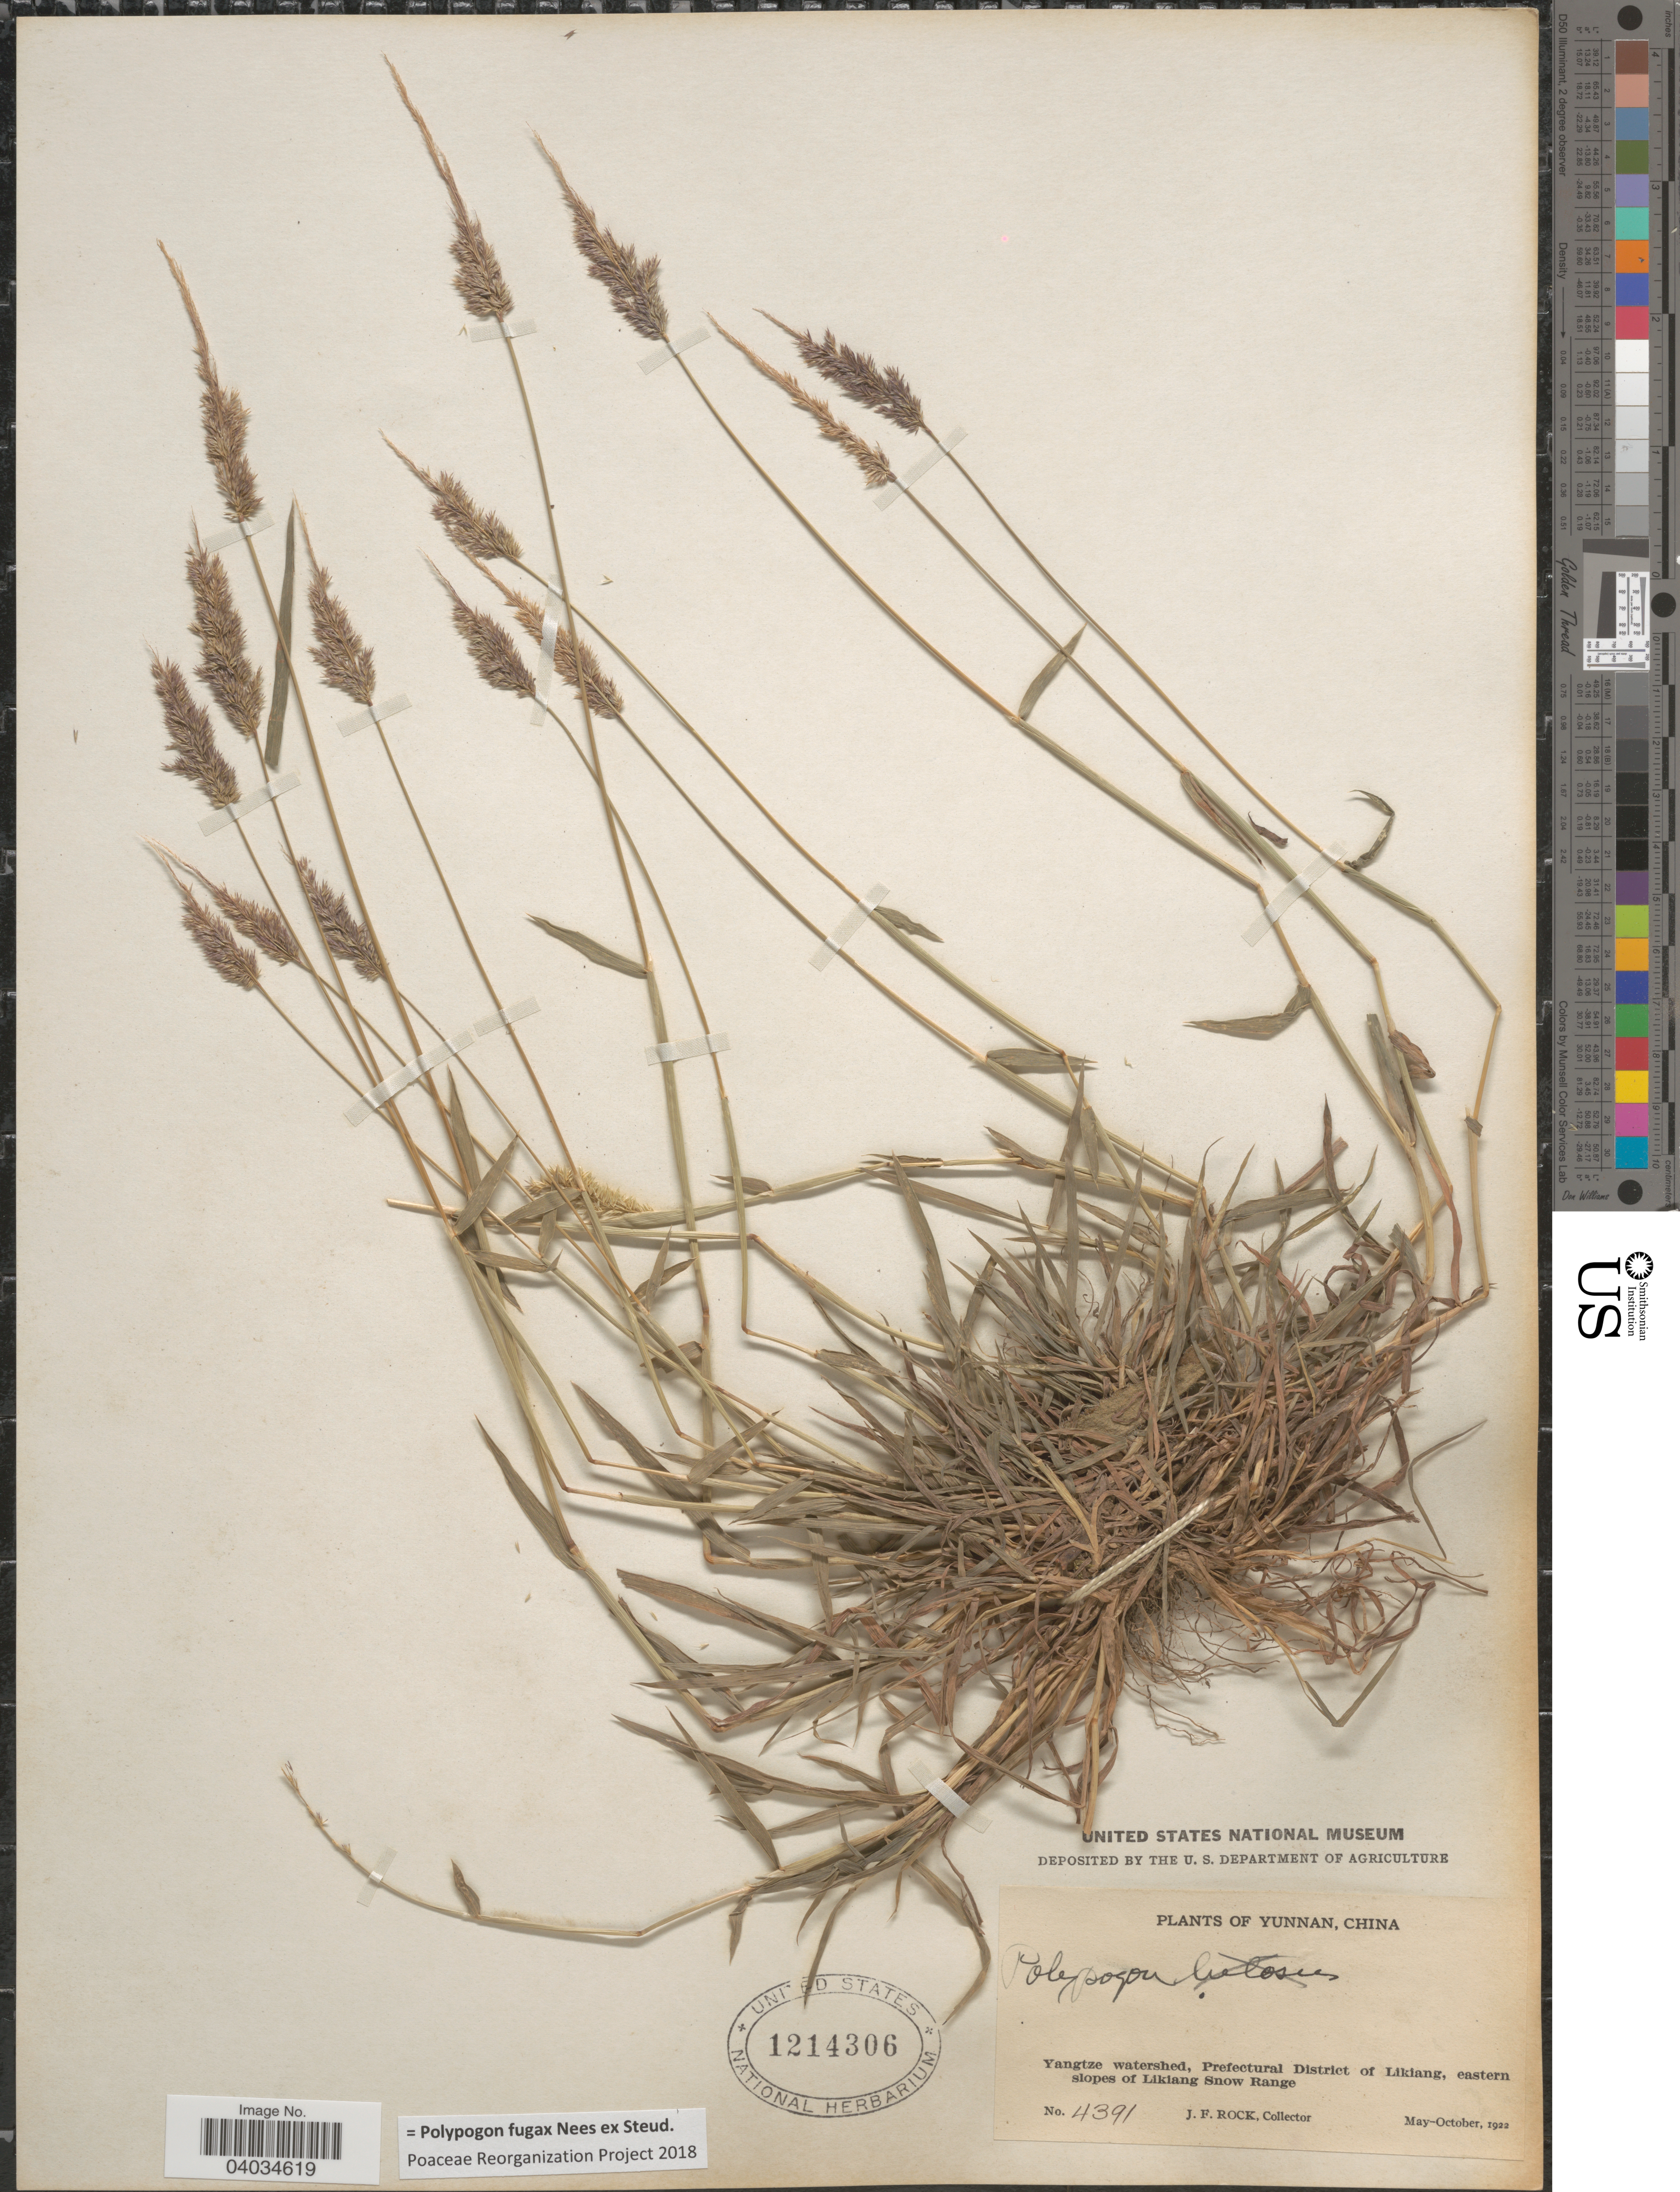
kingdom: Plantae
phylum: Tracheophyta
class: Liliopsida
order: Poales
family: Poaceae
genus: Polypogon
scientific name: Polypogon fugax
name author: Nees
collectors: J. Rock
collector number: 4391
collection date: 1922-05/1922-10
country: China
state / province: Yunnan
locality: Yangtze watershed, Prefectural District of Likiang, eastern slopes of Likiang Snow Range.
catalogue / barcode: US 1214306